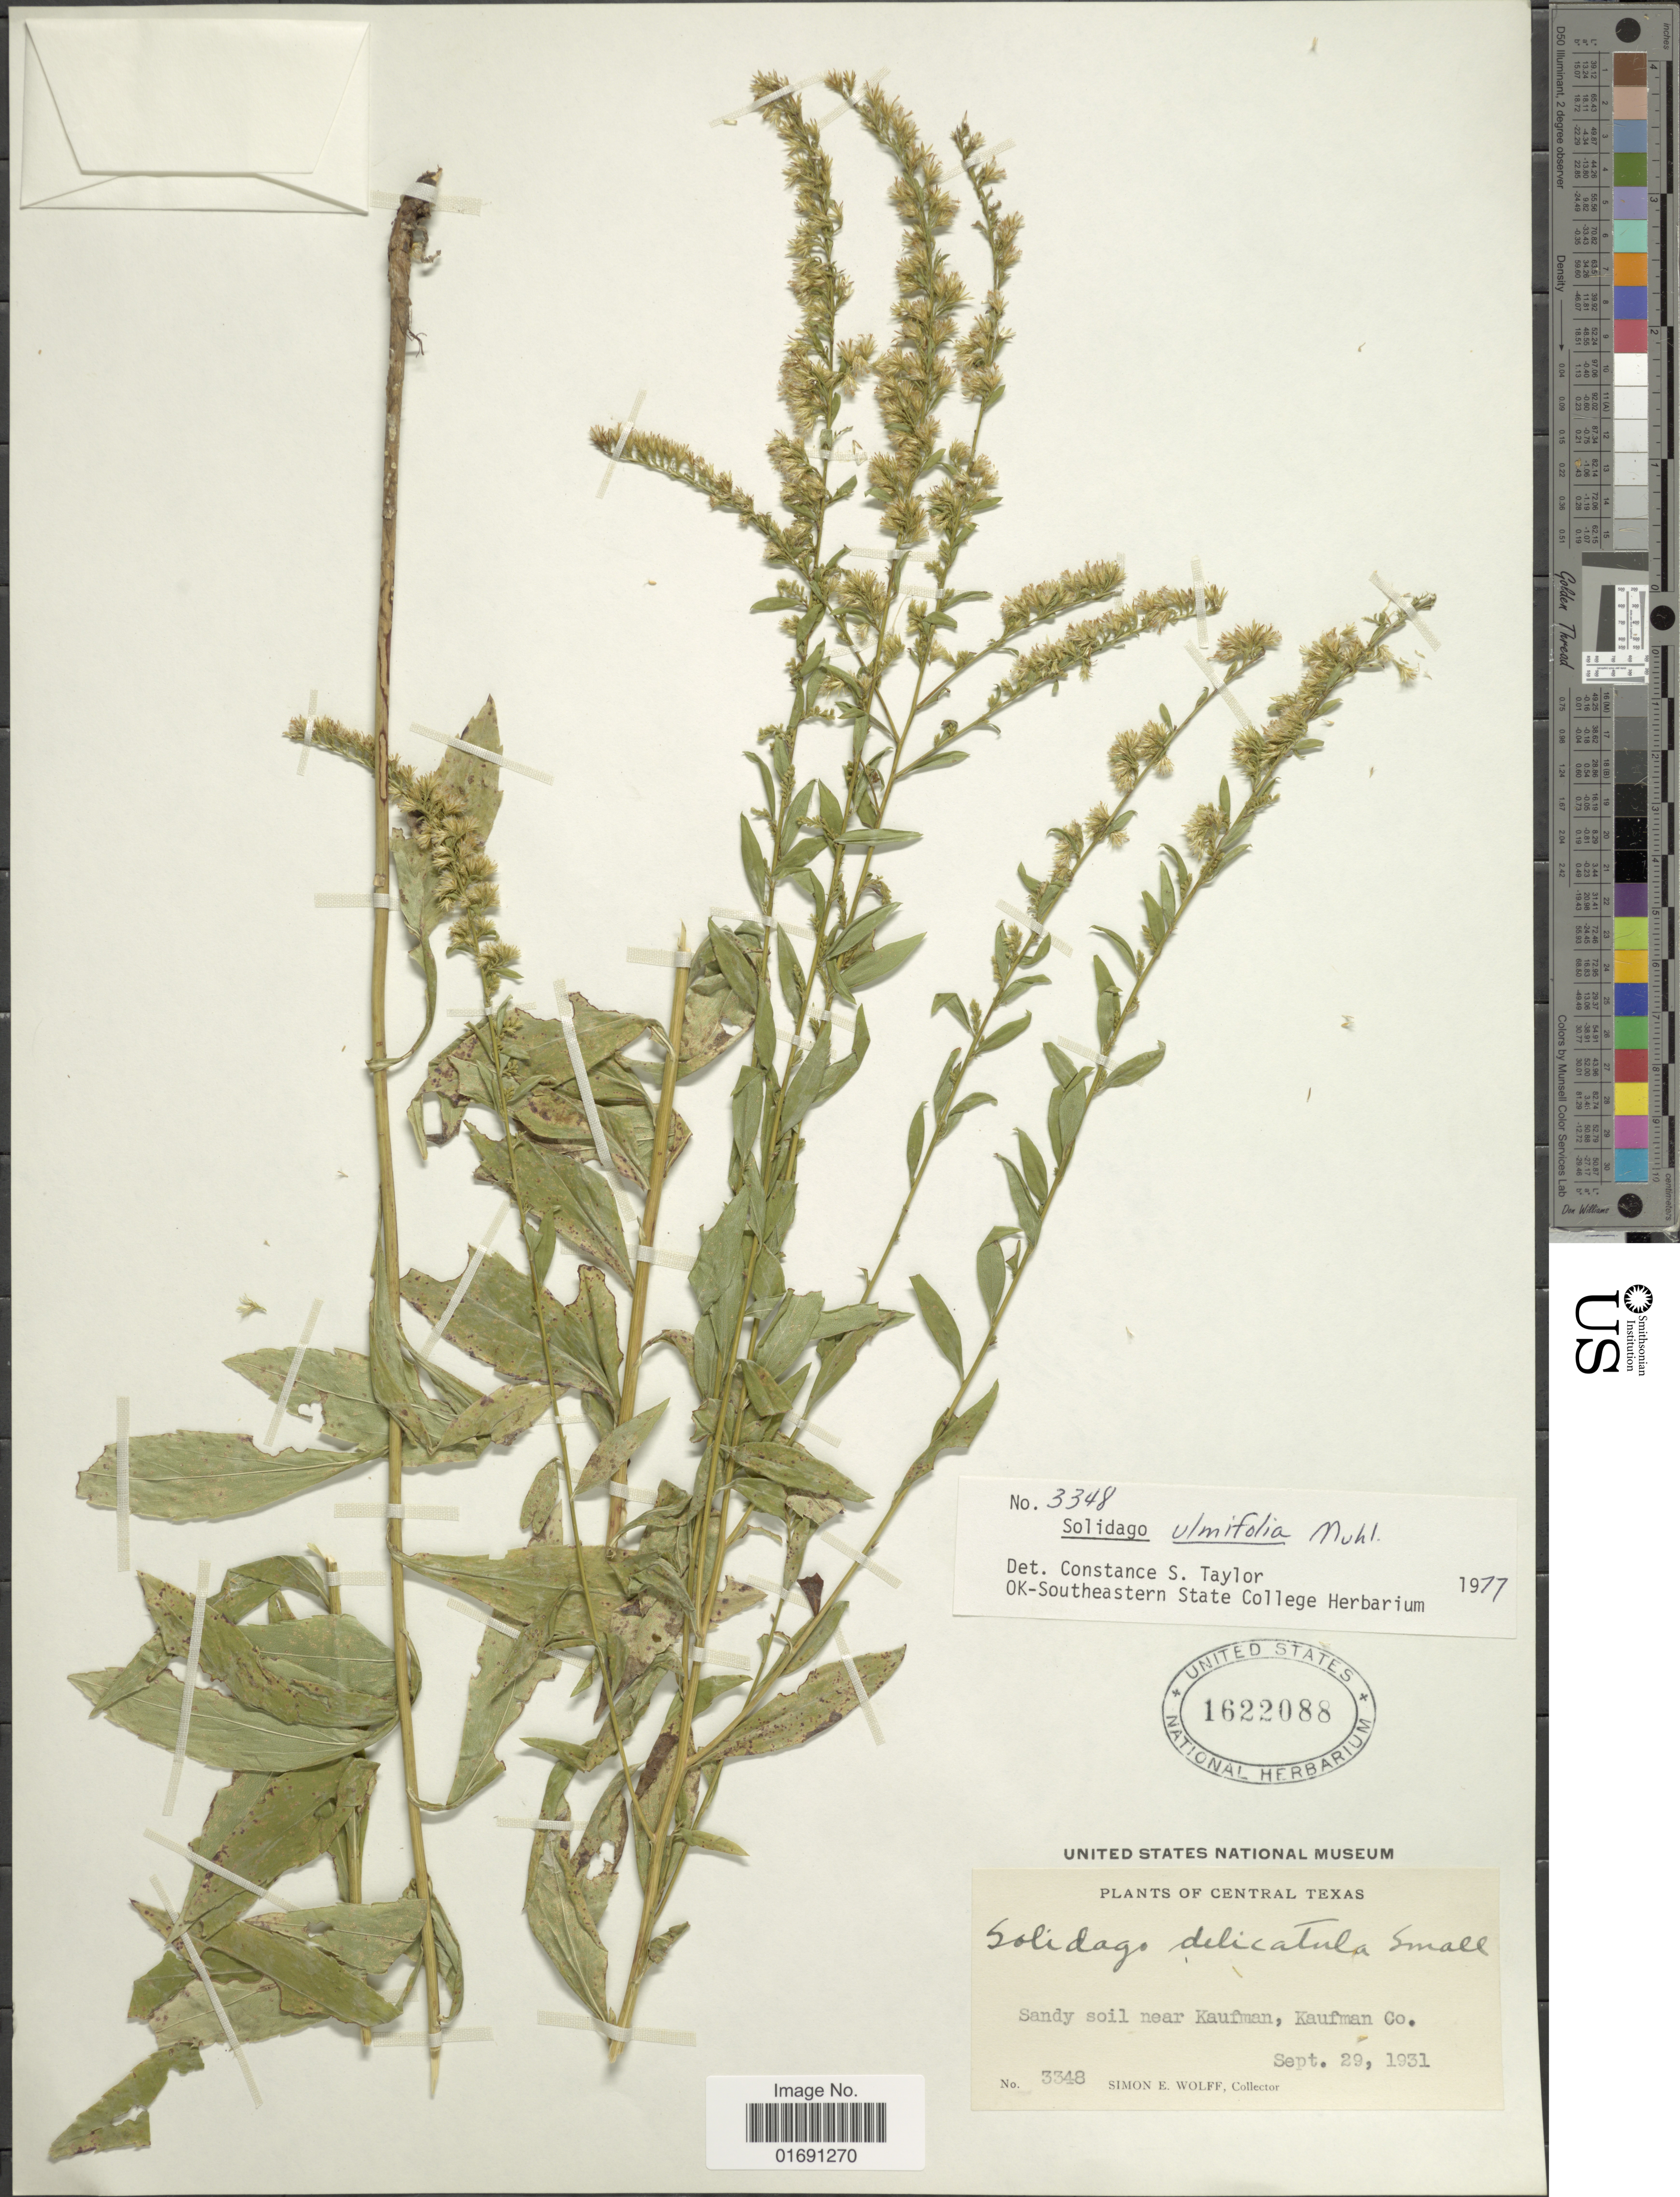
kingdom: Plantae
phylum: Tracheophyta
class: Magnoliopsida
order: Asterales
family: Asteraceae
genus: Solidago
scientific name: Solidago ulmifolia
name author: Muhl. ex Willd.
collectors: S. E. Wolff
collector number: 3348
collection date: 1931-09-29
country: United States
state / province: Texas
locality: Central Texas, near Kaufman, Kaufman Co.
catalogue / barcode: US 1622088